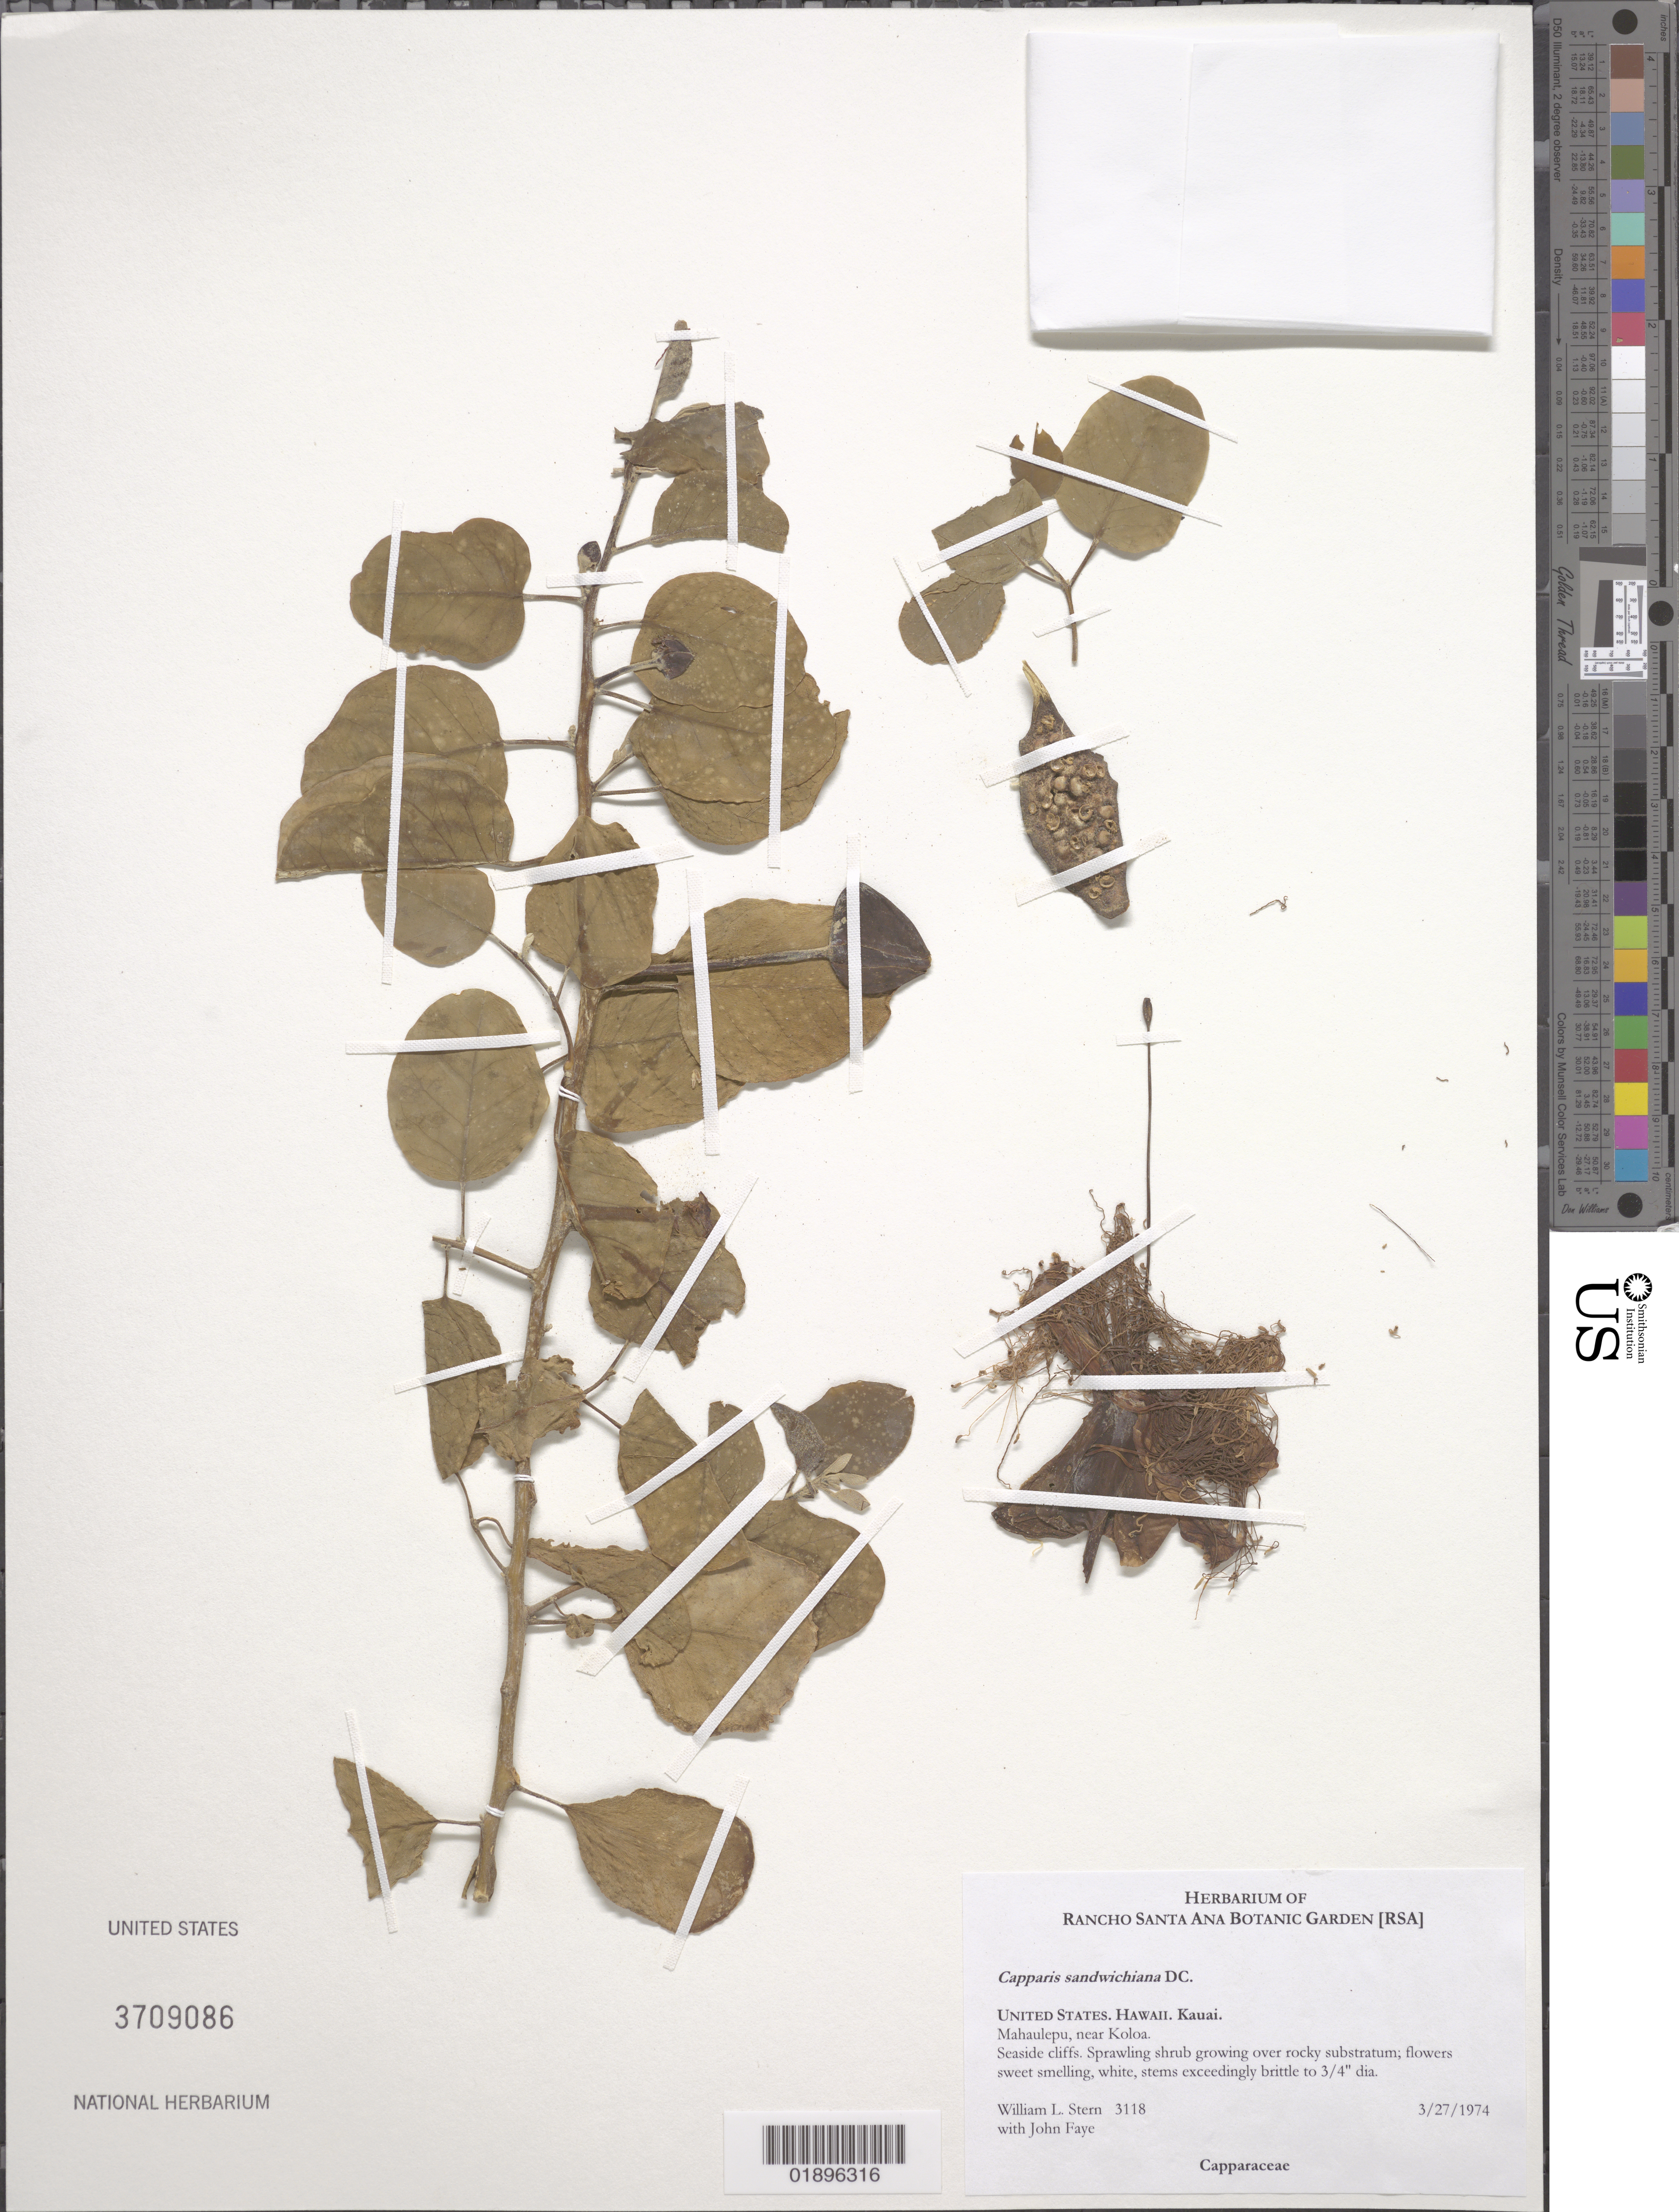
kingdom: Plantae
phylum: Tracheophyta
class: Magnoliopsida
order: Brassicales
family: Capparaceae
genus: Capparis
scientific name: Capparis sandwichiana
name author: DC.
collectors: W. L. Stern & J. Faye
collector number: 3118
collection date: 1974-03-27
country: United States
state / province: Hawaii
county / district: Kauai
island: Kaua'i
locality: Mahaulepu, near Koloa.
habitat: Seaside cliffs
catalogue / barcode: US 3709086